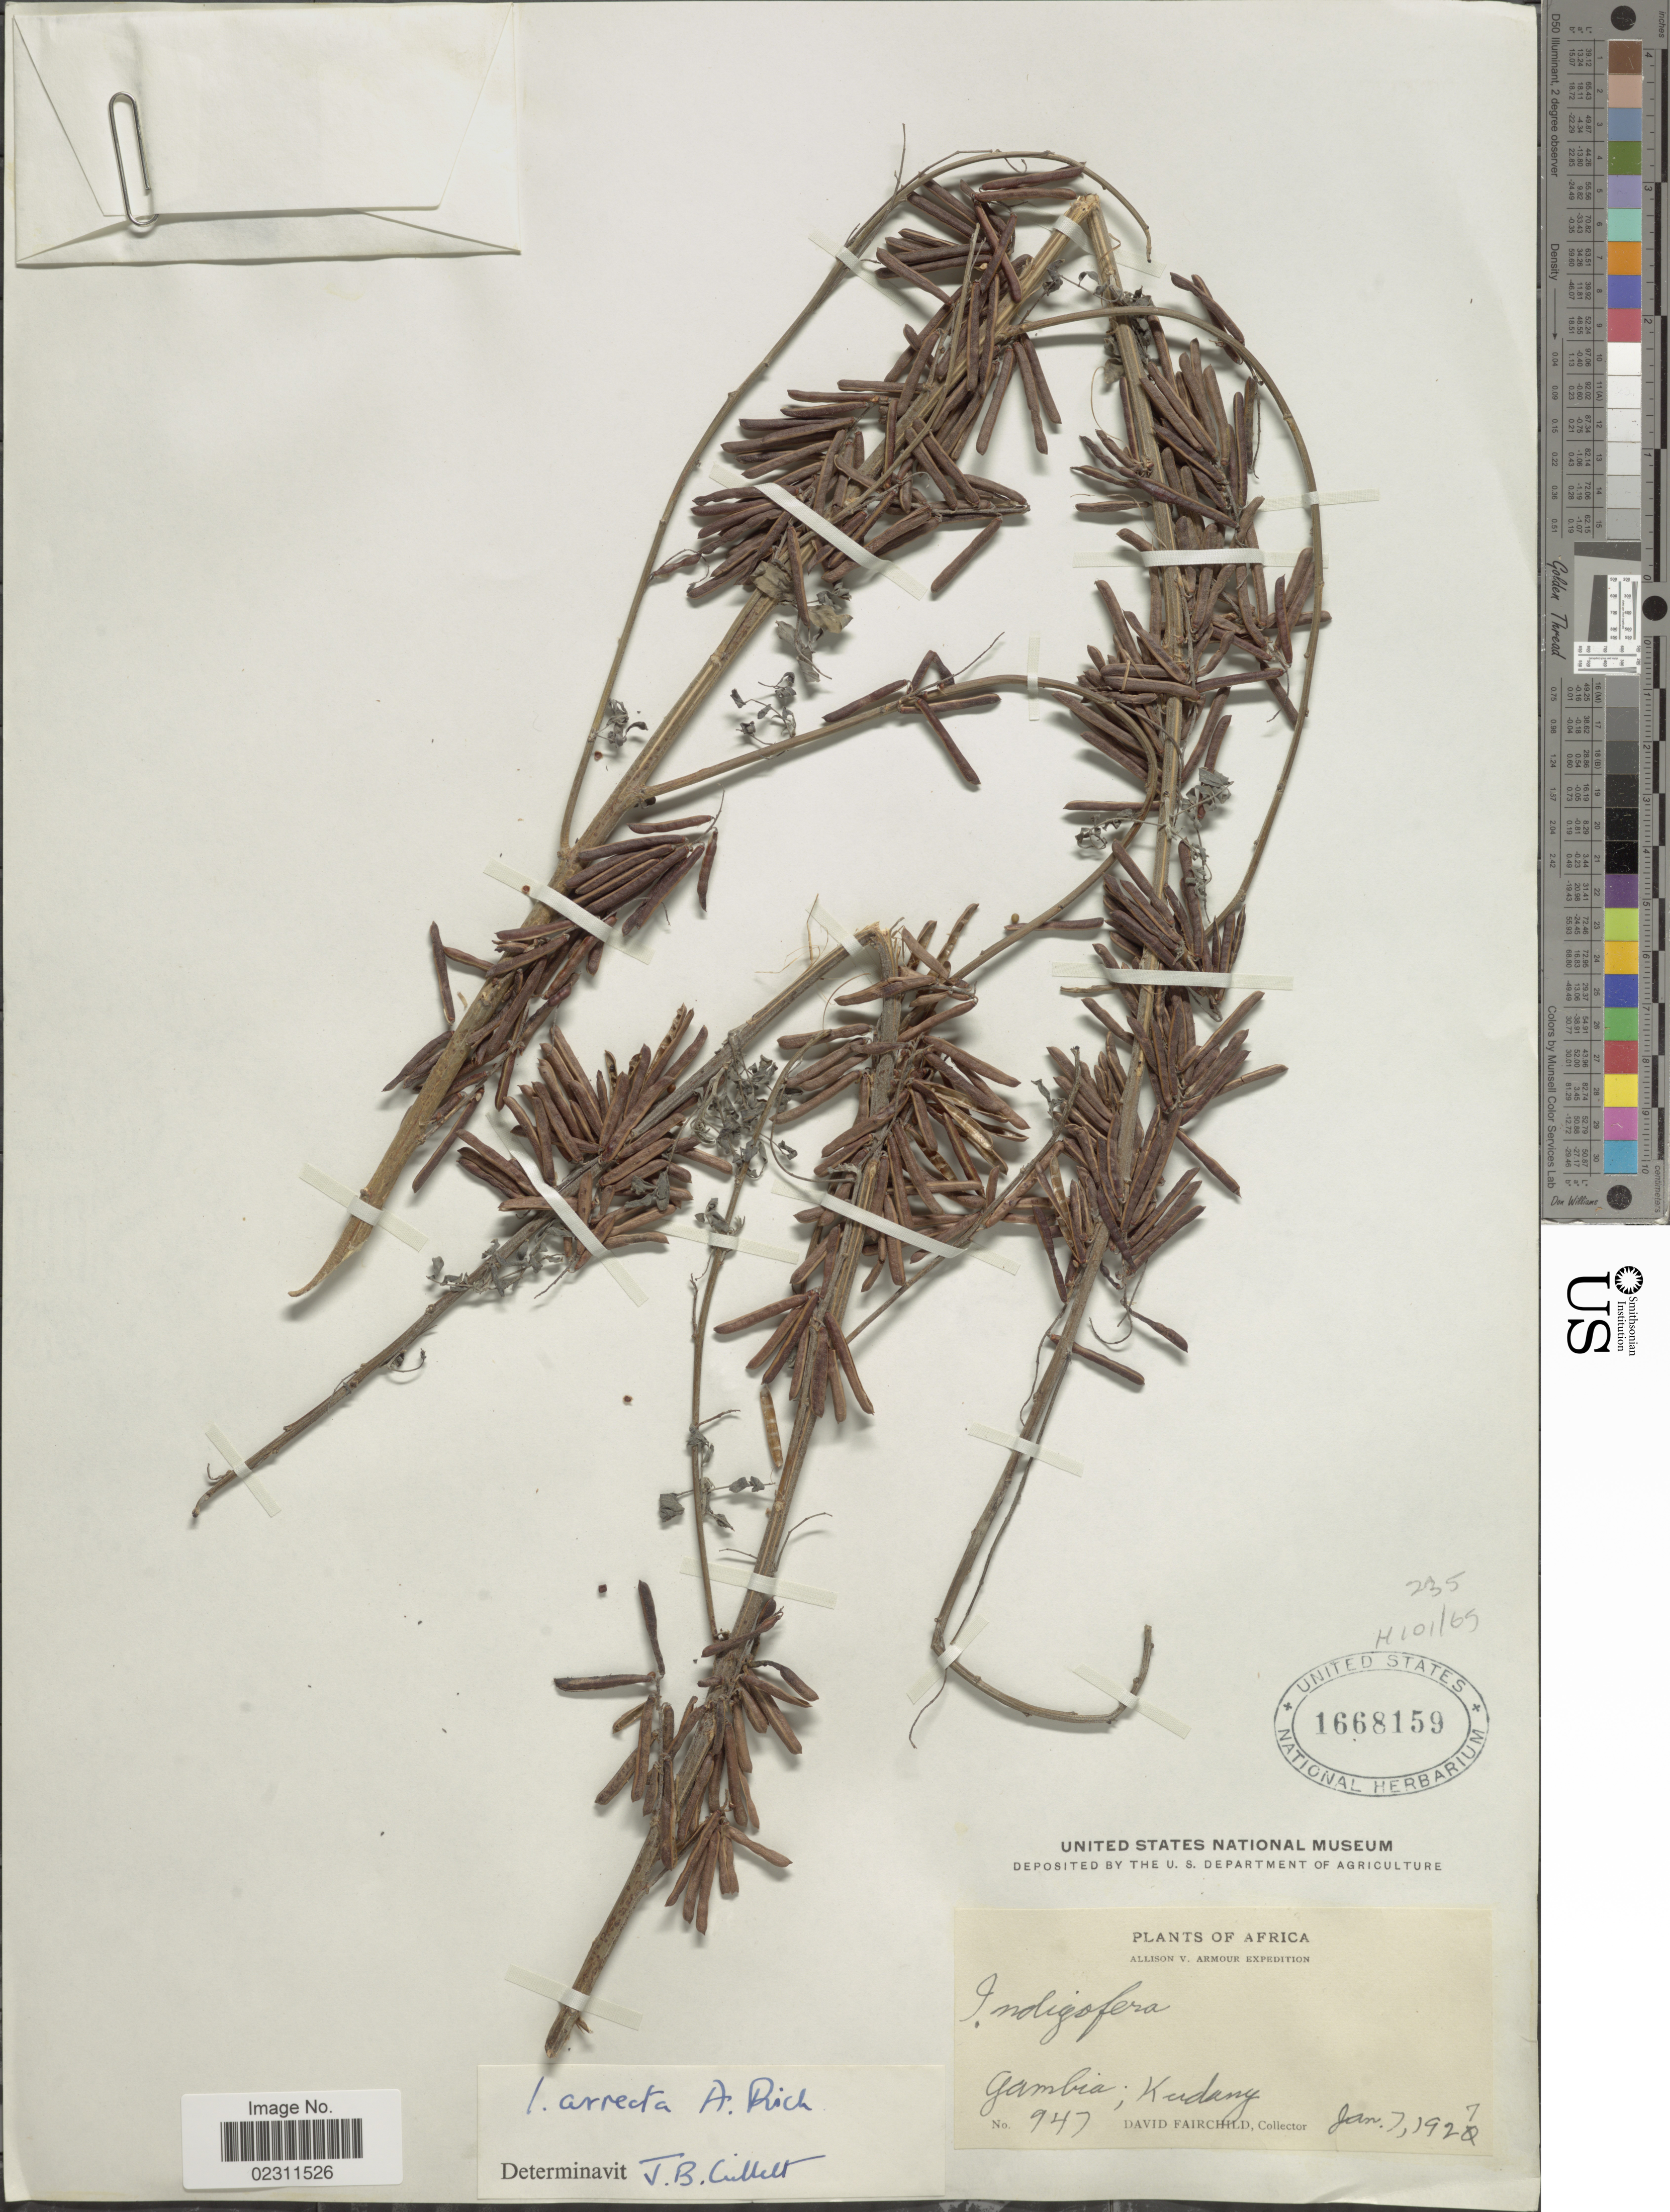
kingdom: Plantae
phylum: Tracheophyta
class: Magnoliopsida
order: Fabales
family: Fabaceae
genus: Indigofera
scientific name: Indigofera arrecta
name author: Hochst. ex A. Rich.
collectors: D. Fairchild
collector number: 947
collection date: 1927-01-07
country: Gambia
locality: Africa, Kudang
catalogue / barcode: US 1668159